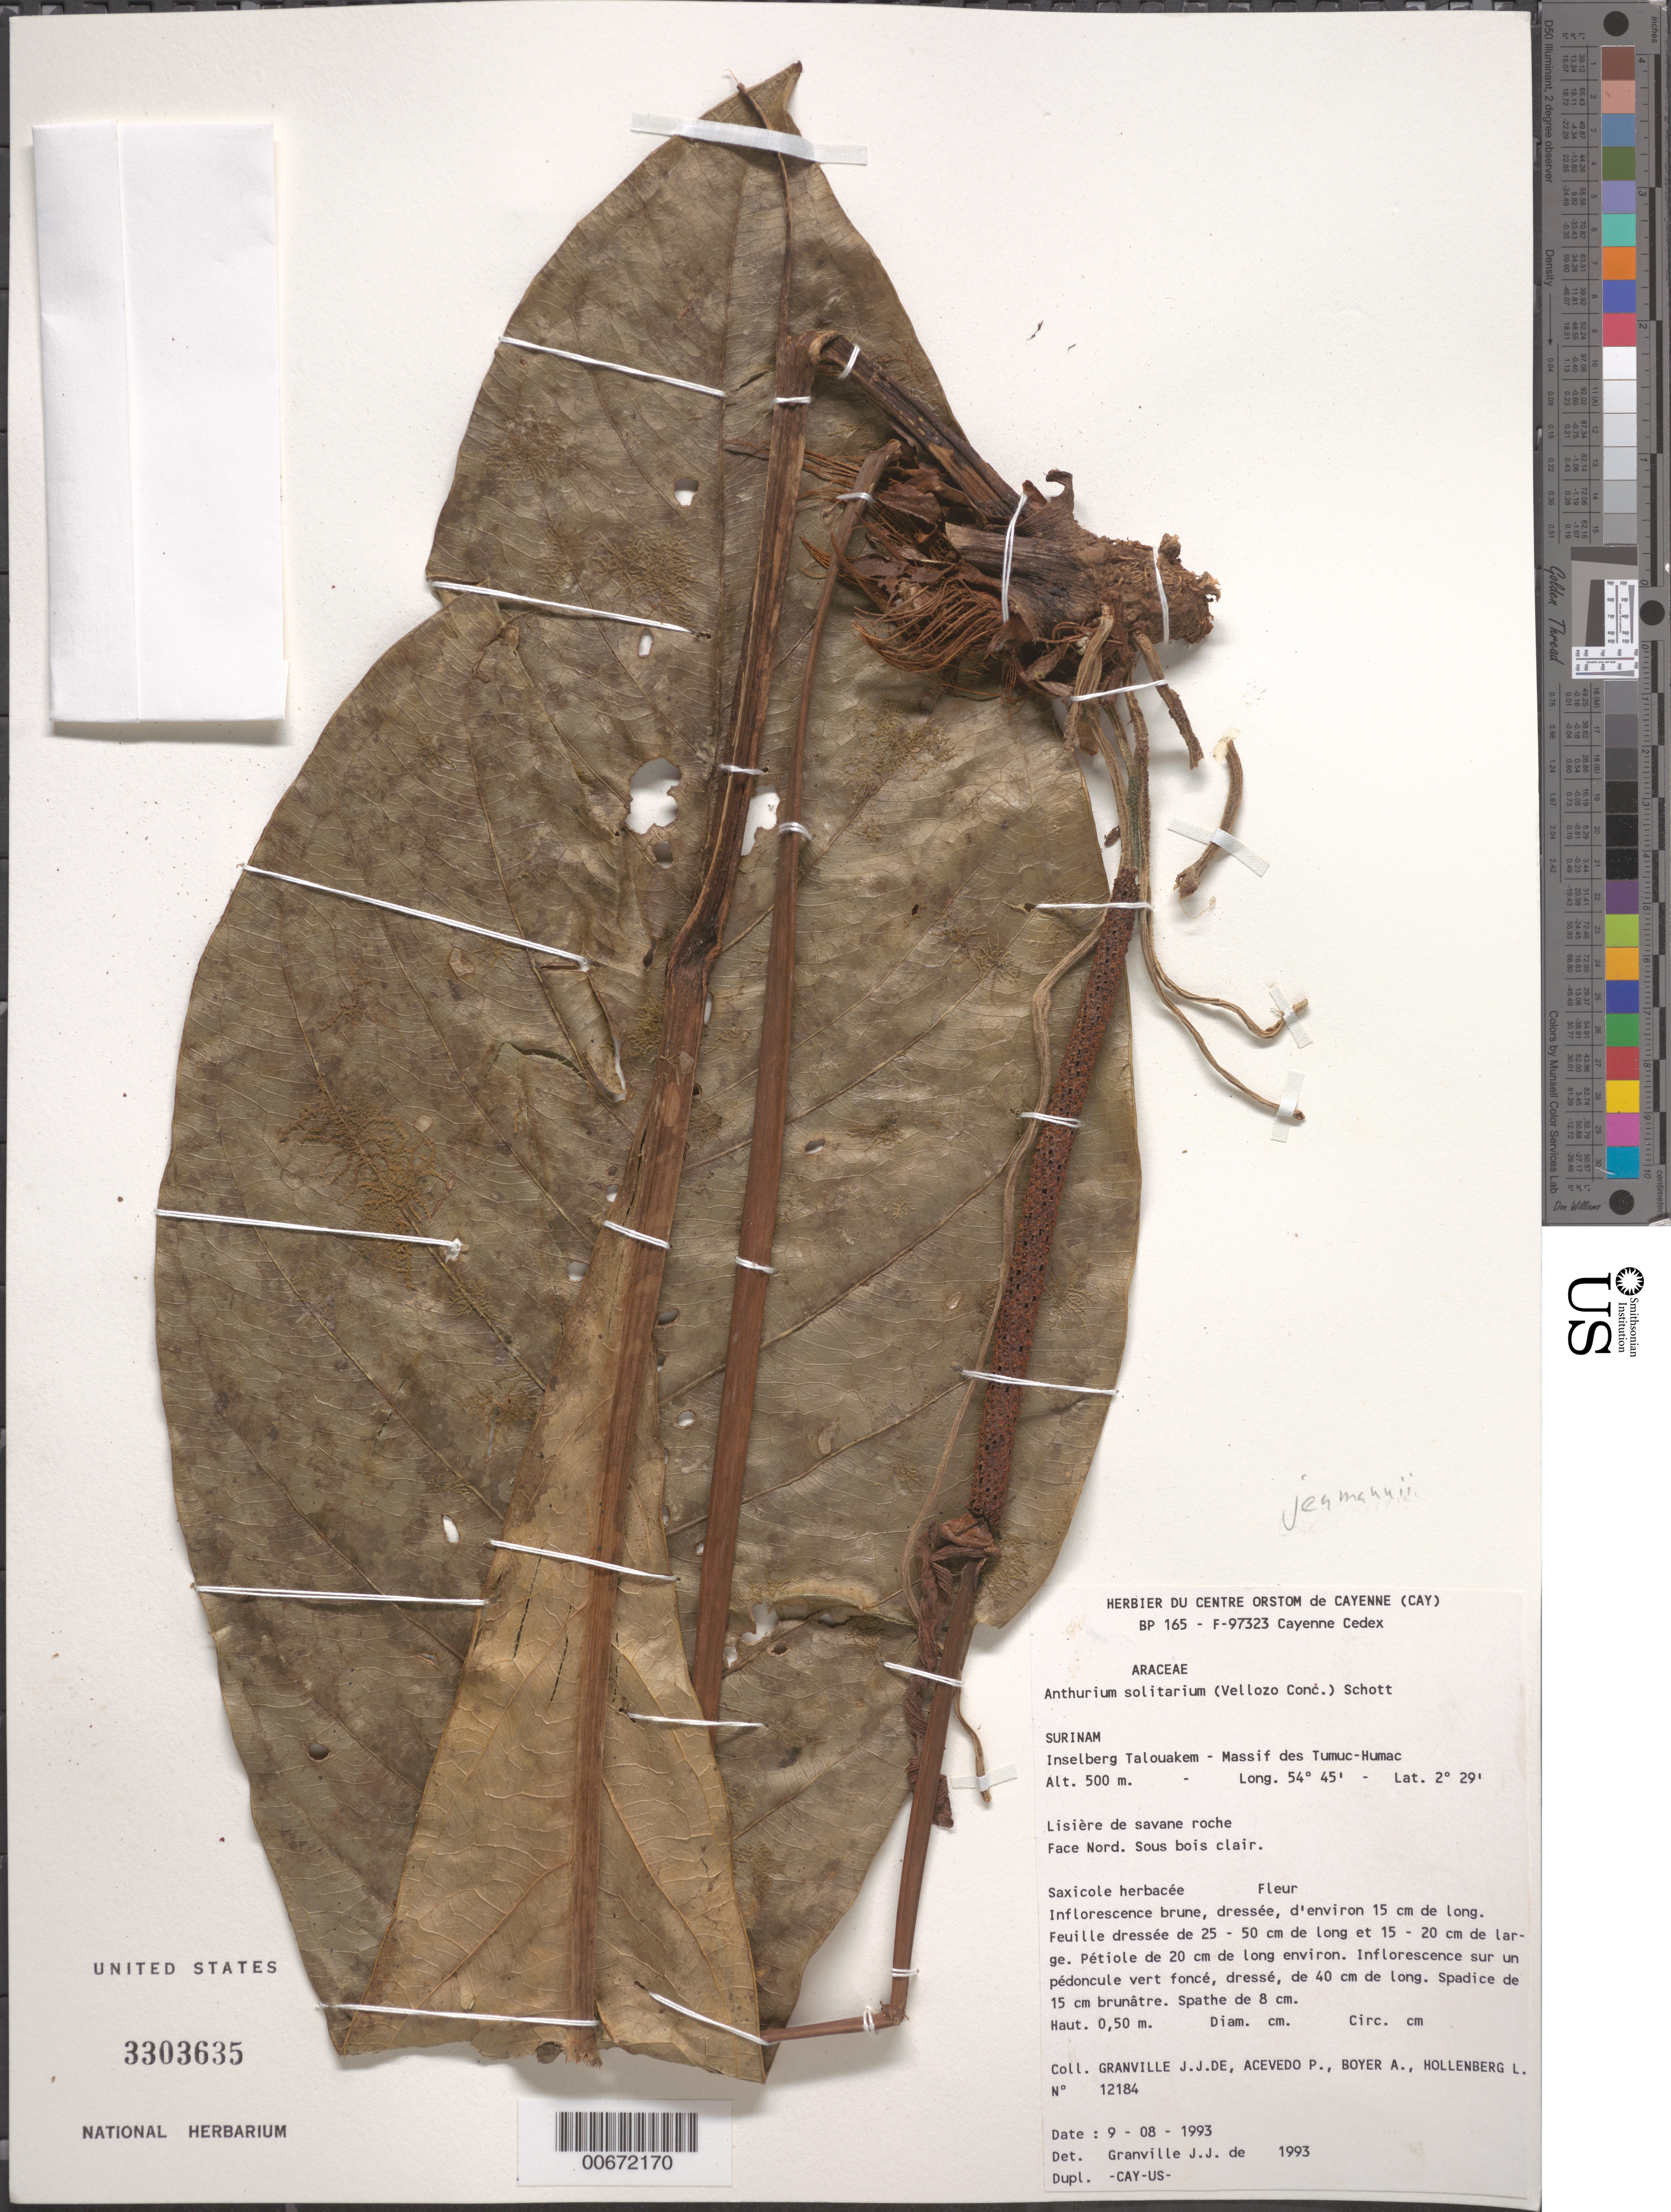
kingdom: Plantae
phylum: Tracheophyta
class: Liliopsida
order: Alismatales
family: Araceae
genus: Anthurium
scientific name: Anthurium jenmanii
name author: Engl.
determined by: Granville, J. J. de, (CAY), Institut de Recherche pour le Developpement (IRD) (FRENCH GUIANA)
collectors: J.-J. de Granville, P. Acevedo-Rodr., A. Boyer & L. Hollenberg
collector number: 12184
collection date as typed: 9-Aug-93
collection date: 1993-08-09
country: Suriname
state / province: Sipaliwini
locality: Inselberg Talouakem, Massif des Tumuc-Humac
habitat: Rocky savanna, north face, under light wood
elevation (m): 500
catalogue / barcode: US 3303635